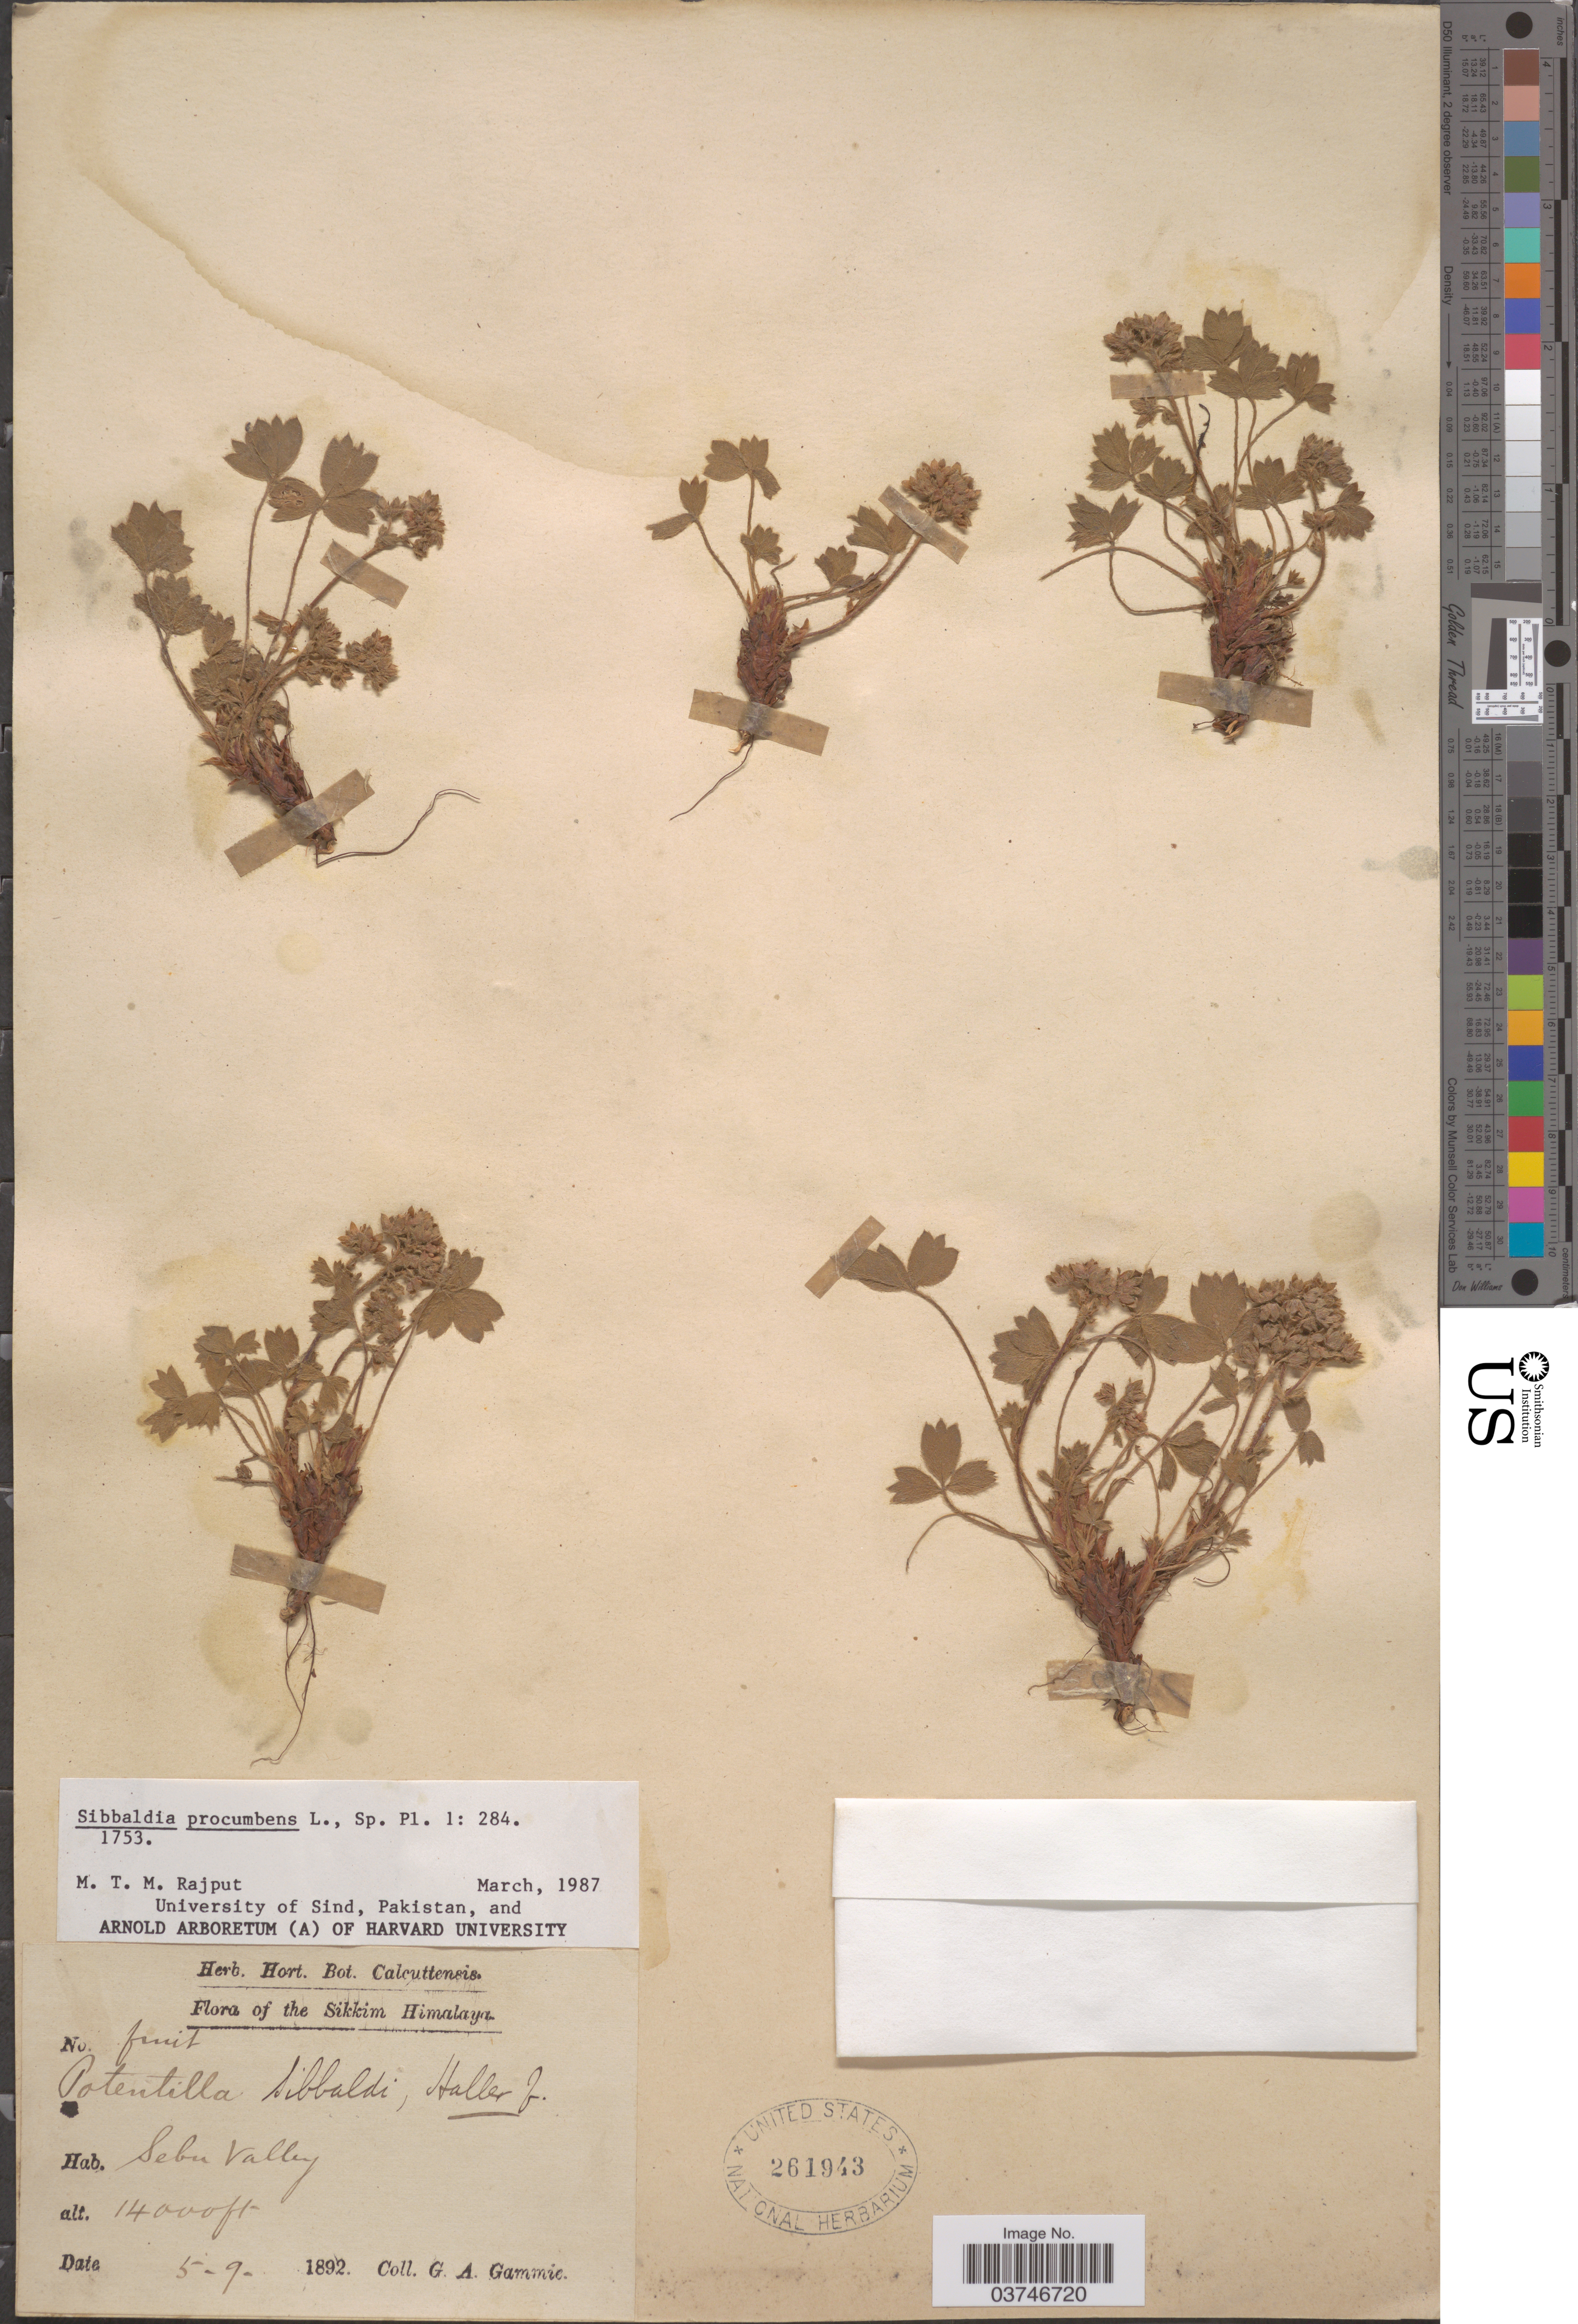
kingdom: Plantae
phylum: Tracheophyta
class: Magnoliopsida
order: Rosales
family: Rosaceae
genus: Sibbaldia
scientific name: Sibbaldia procumbens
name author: L.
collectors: G. Gammie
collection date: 1892-09-05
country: India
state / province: Sikkim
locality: The Sikkim Himalaya. Sebu Valley.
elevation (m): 4267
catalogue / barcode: US 261943